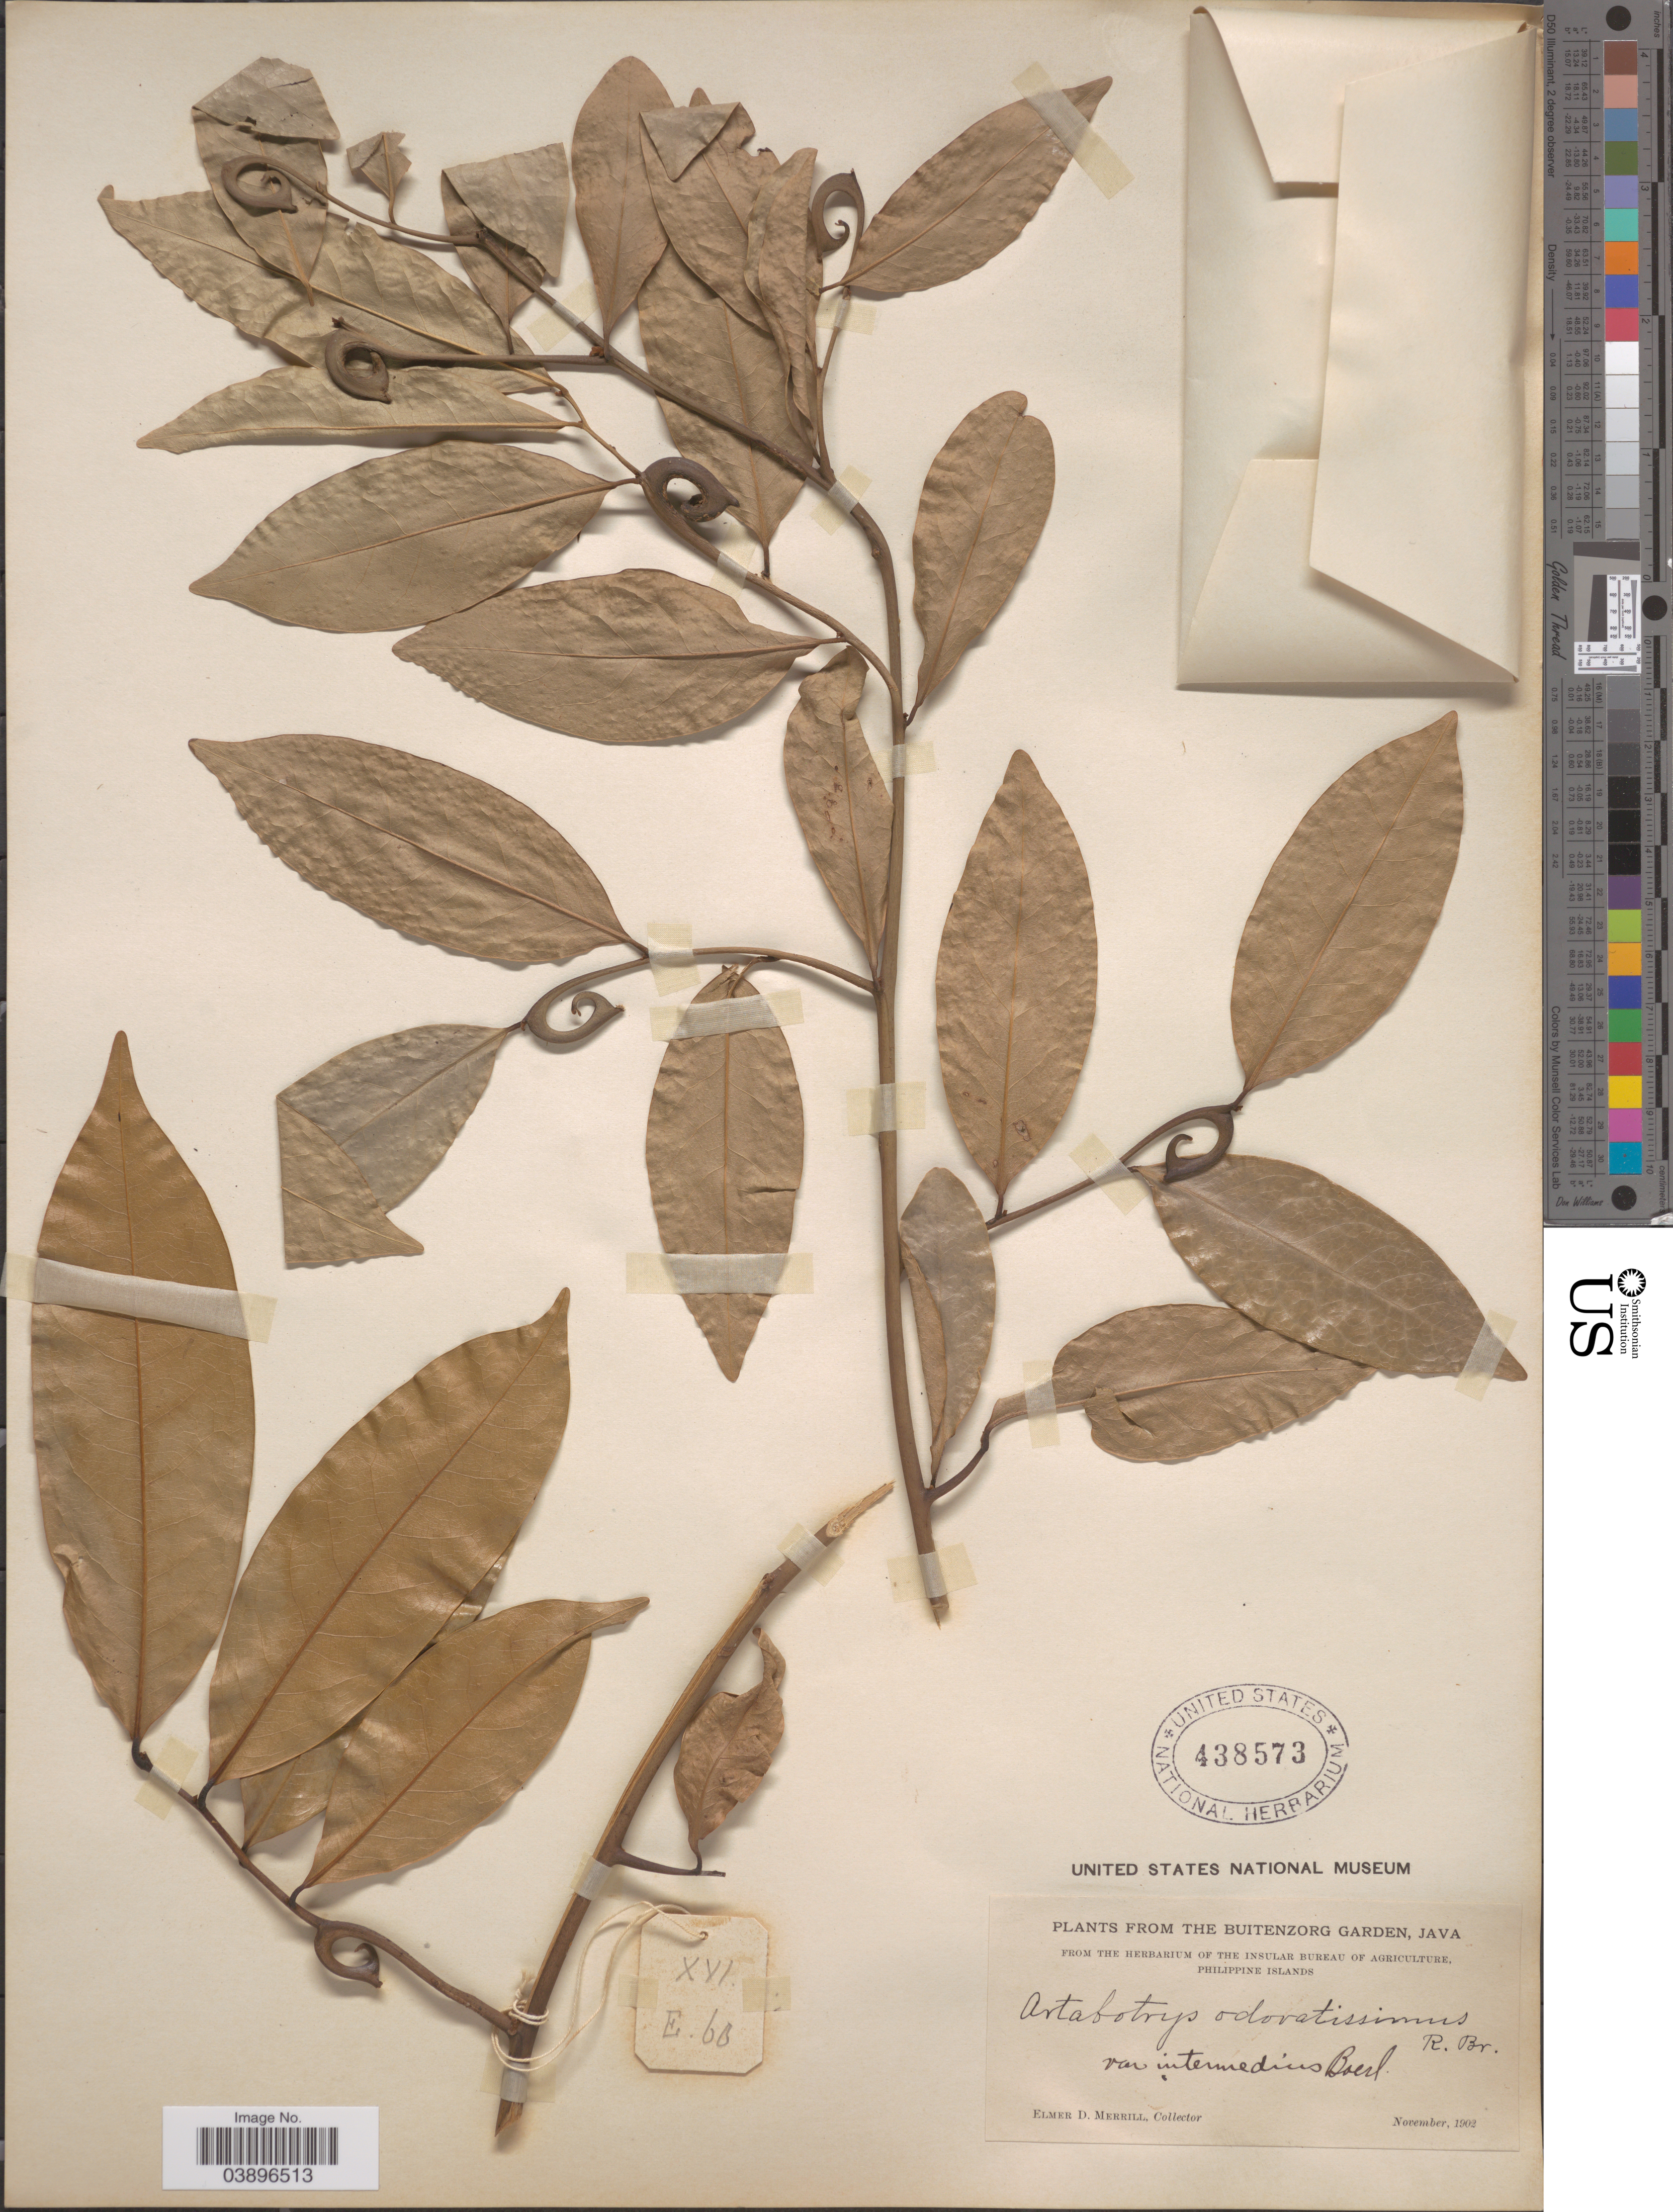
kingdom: Plantae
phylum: Tracheophyta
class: Magnoliopsida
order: Magnoliales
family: Annonaceae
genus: Artabotrys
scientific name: Artabotrys odoratissimus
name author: R. Br.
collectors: E. D. Merrill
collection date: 1902-11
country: Indonesia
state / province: Java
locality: The Buitenzorg Garden.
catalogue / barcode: US 438573